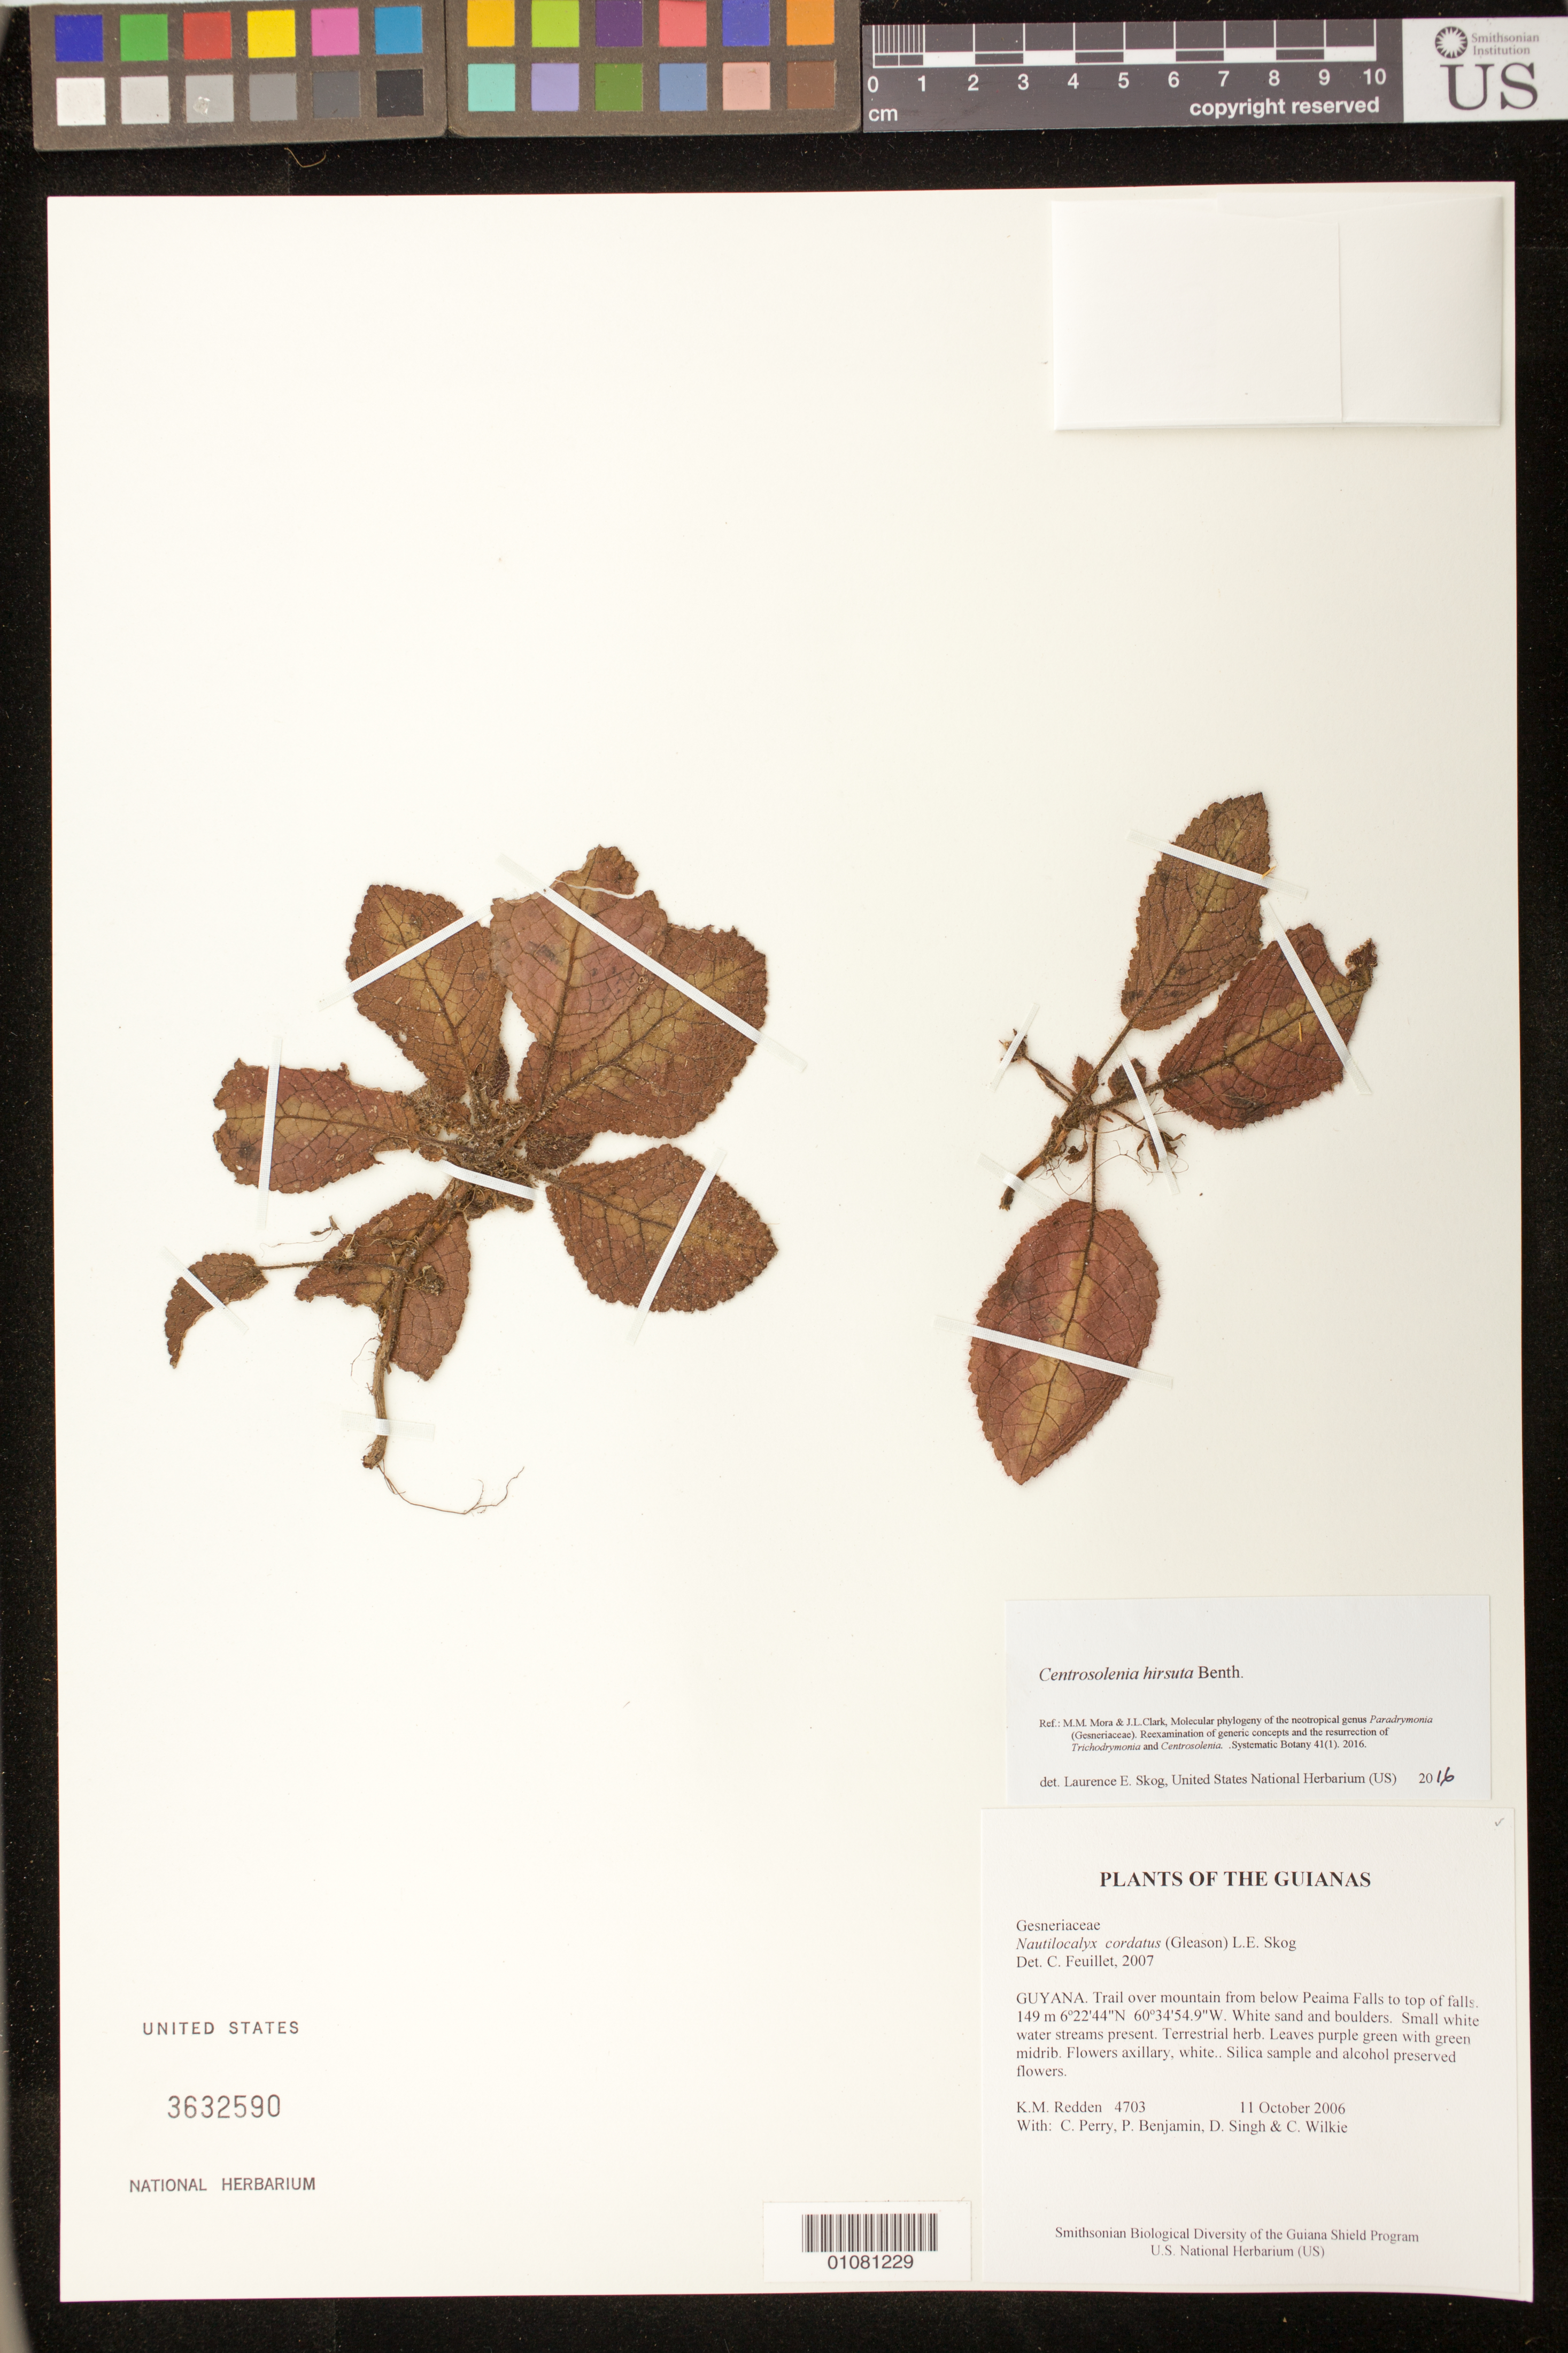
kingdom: Plantae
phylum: Tracheophyta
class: Magnoliopsida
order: Lamiales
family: Gesneriaceae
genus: Centrosolenia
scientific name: Centrosolenia hirsuta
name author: Benth.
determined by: Skog, Laurence E.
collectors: K. M. Redden, C. Perry, P. Benjamin, D. Singh & C. Wilkie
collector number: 4703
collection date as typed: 11 Oct 2006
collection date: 2006-10-11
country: Guyana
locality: Trail over mountain from below Peaima Falls to to of falls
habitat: White sand and boulders. Small white streams present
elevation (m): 149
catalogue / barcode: US 3632590